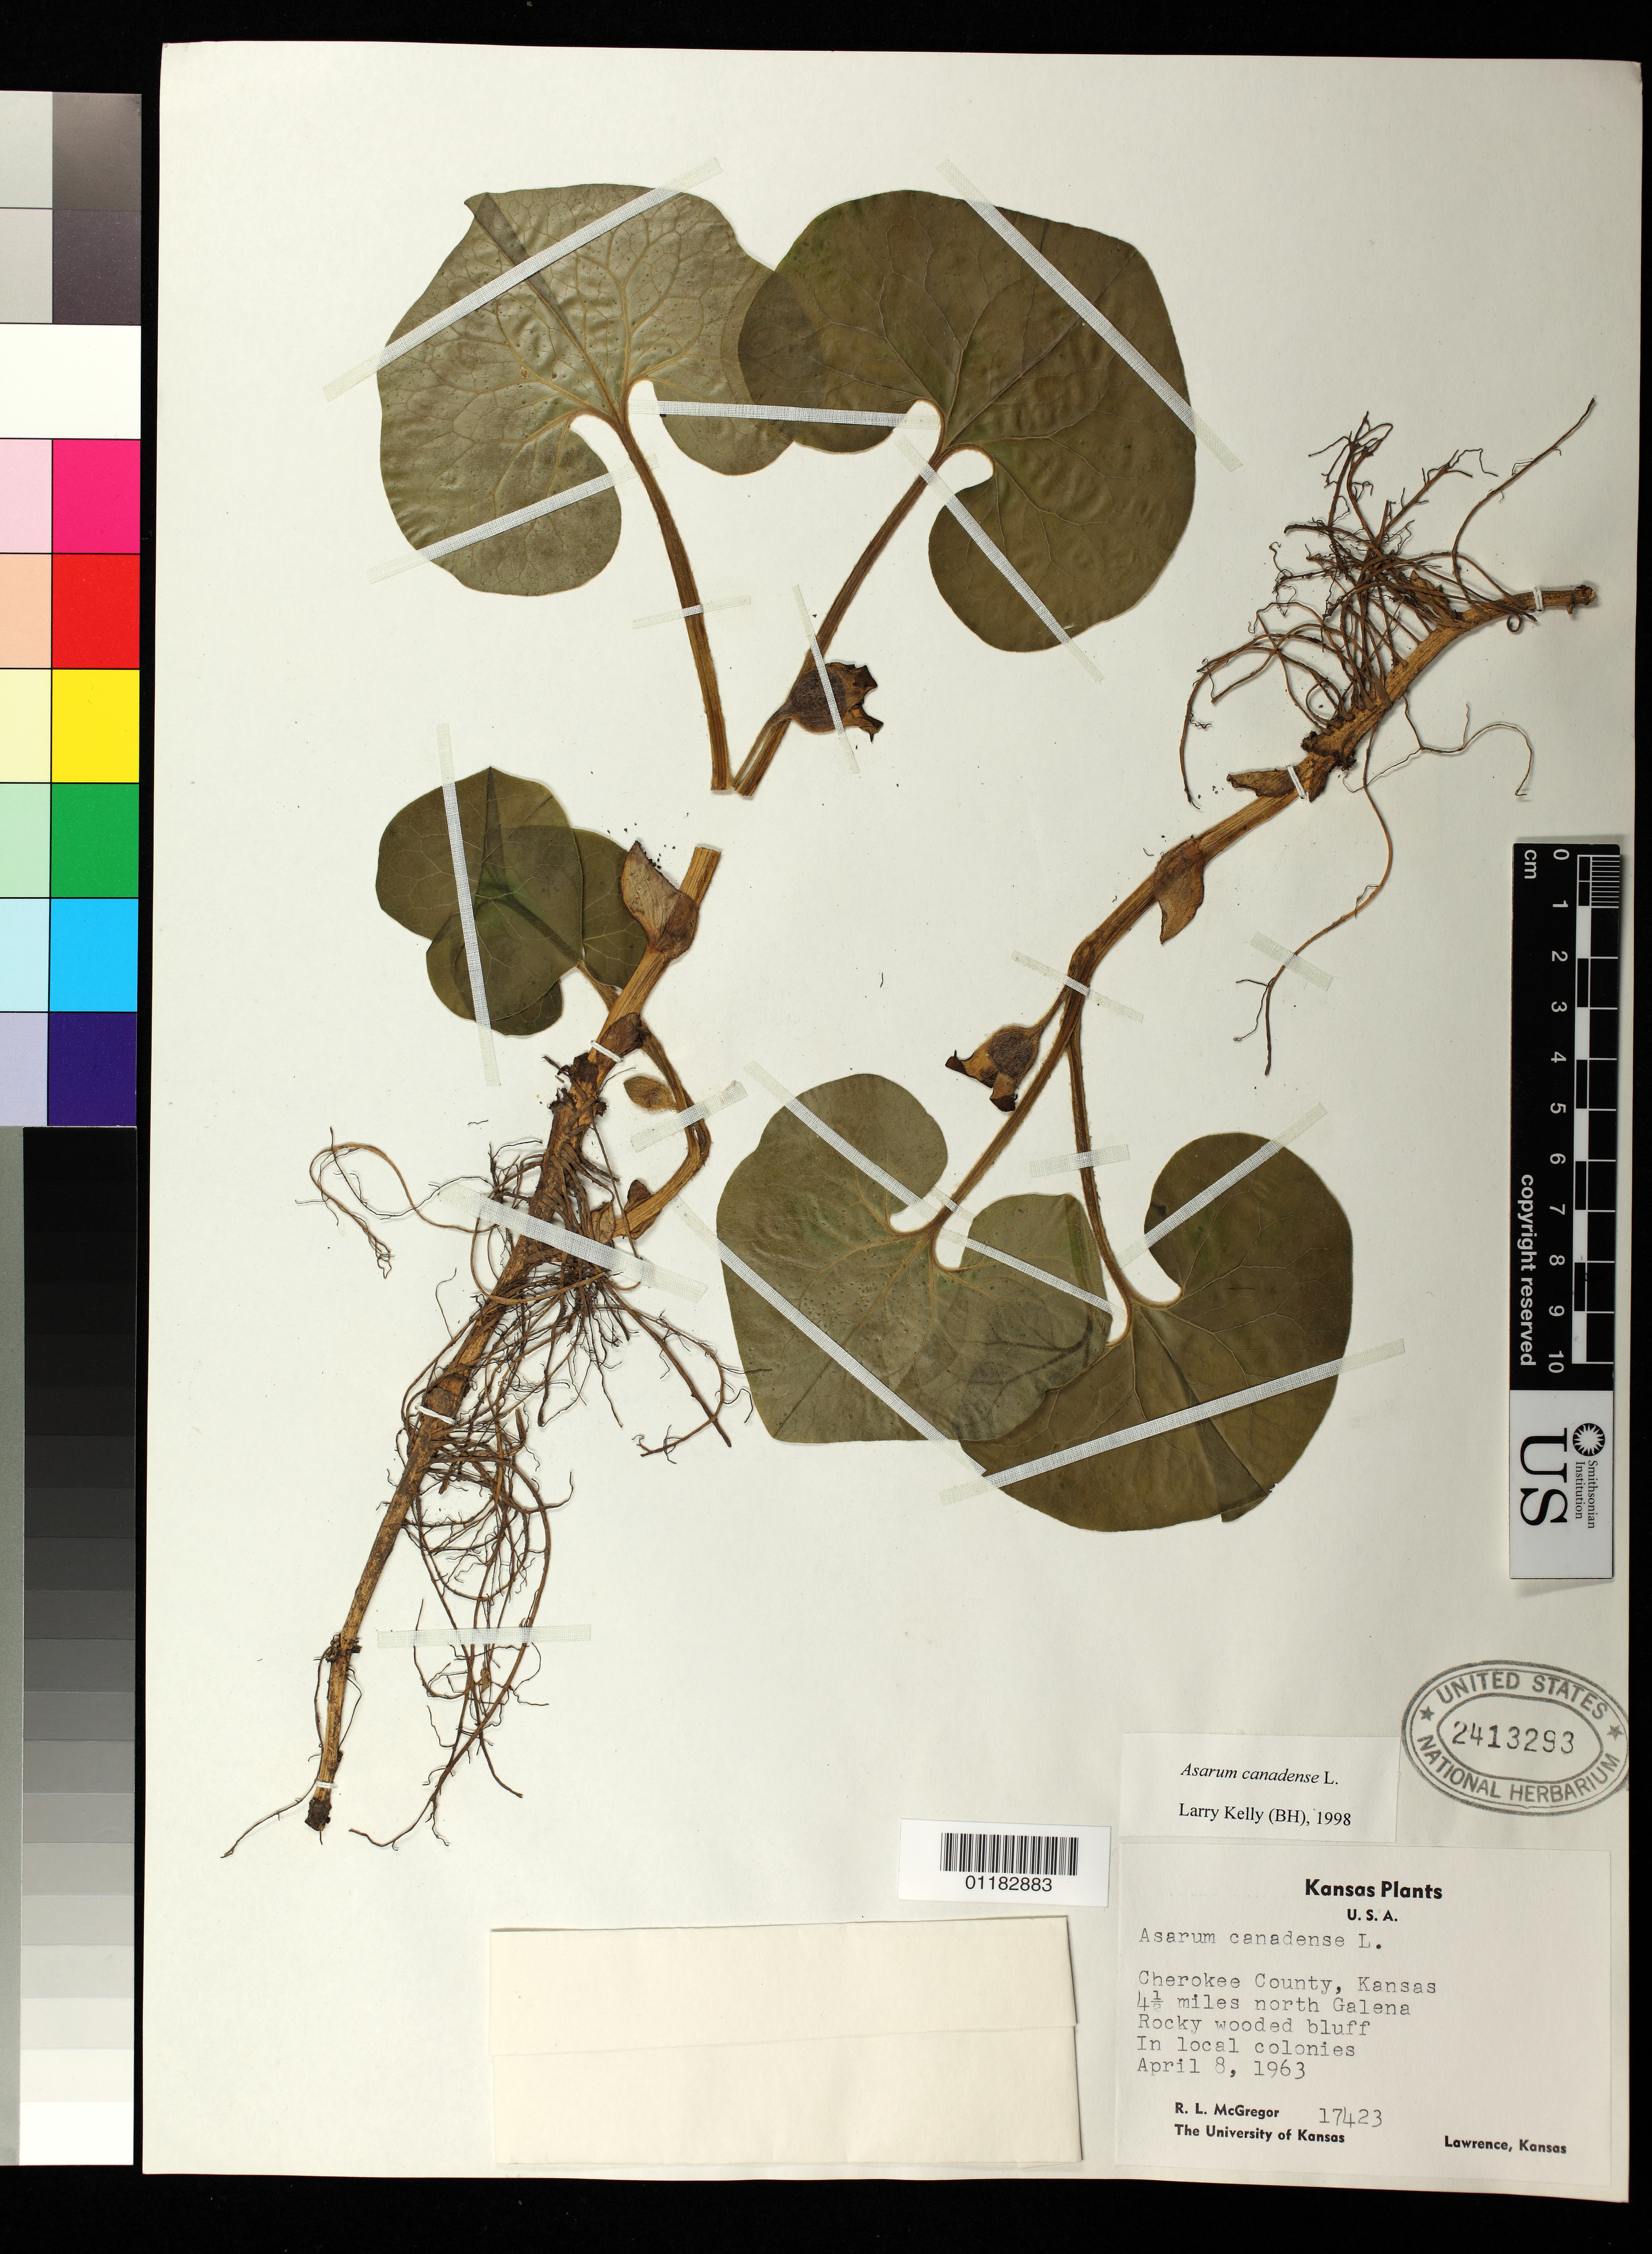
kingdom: Plantae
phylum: Tracheophyta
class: Magnoliopsida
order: Piperales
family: Aristolochiaceae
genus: Asarum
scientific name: Asarum canadense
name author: L.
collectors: R. McGregor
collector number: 17423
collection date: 1963-04-08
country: United States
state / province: Kansas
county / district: Cherokee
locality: Cherokee County, Kansas 4.5 miles north Galena.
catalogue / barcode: US 2413293